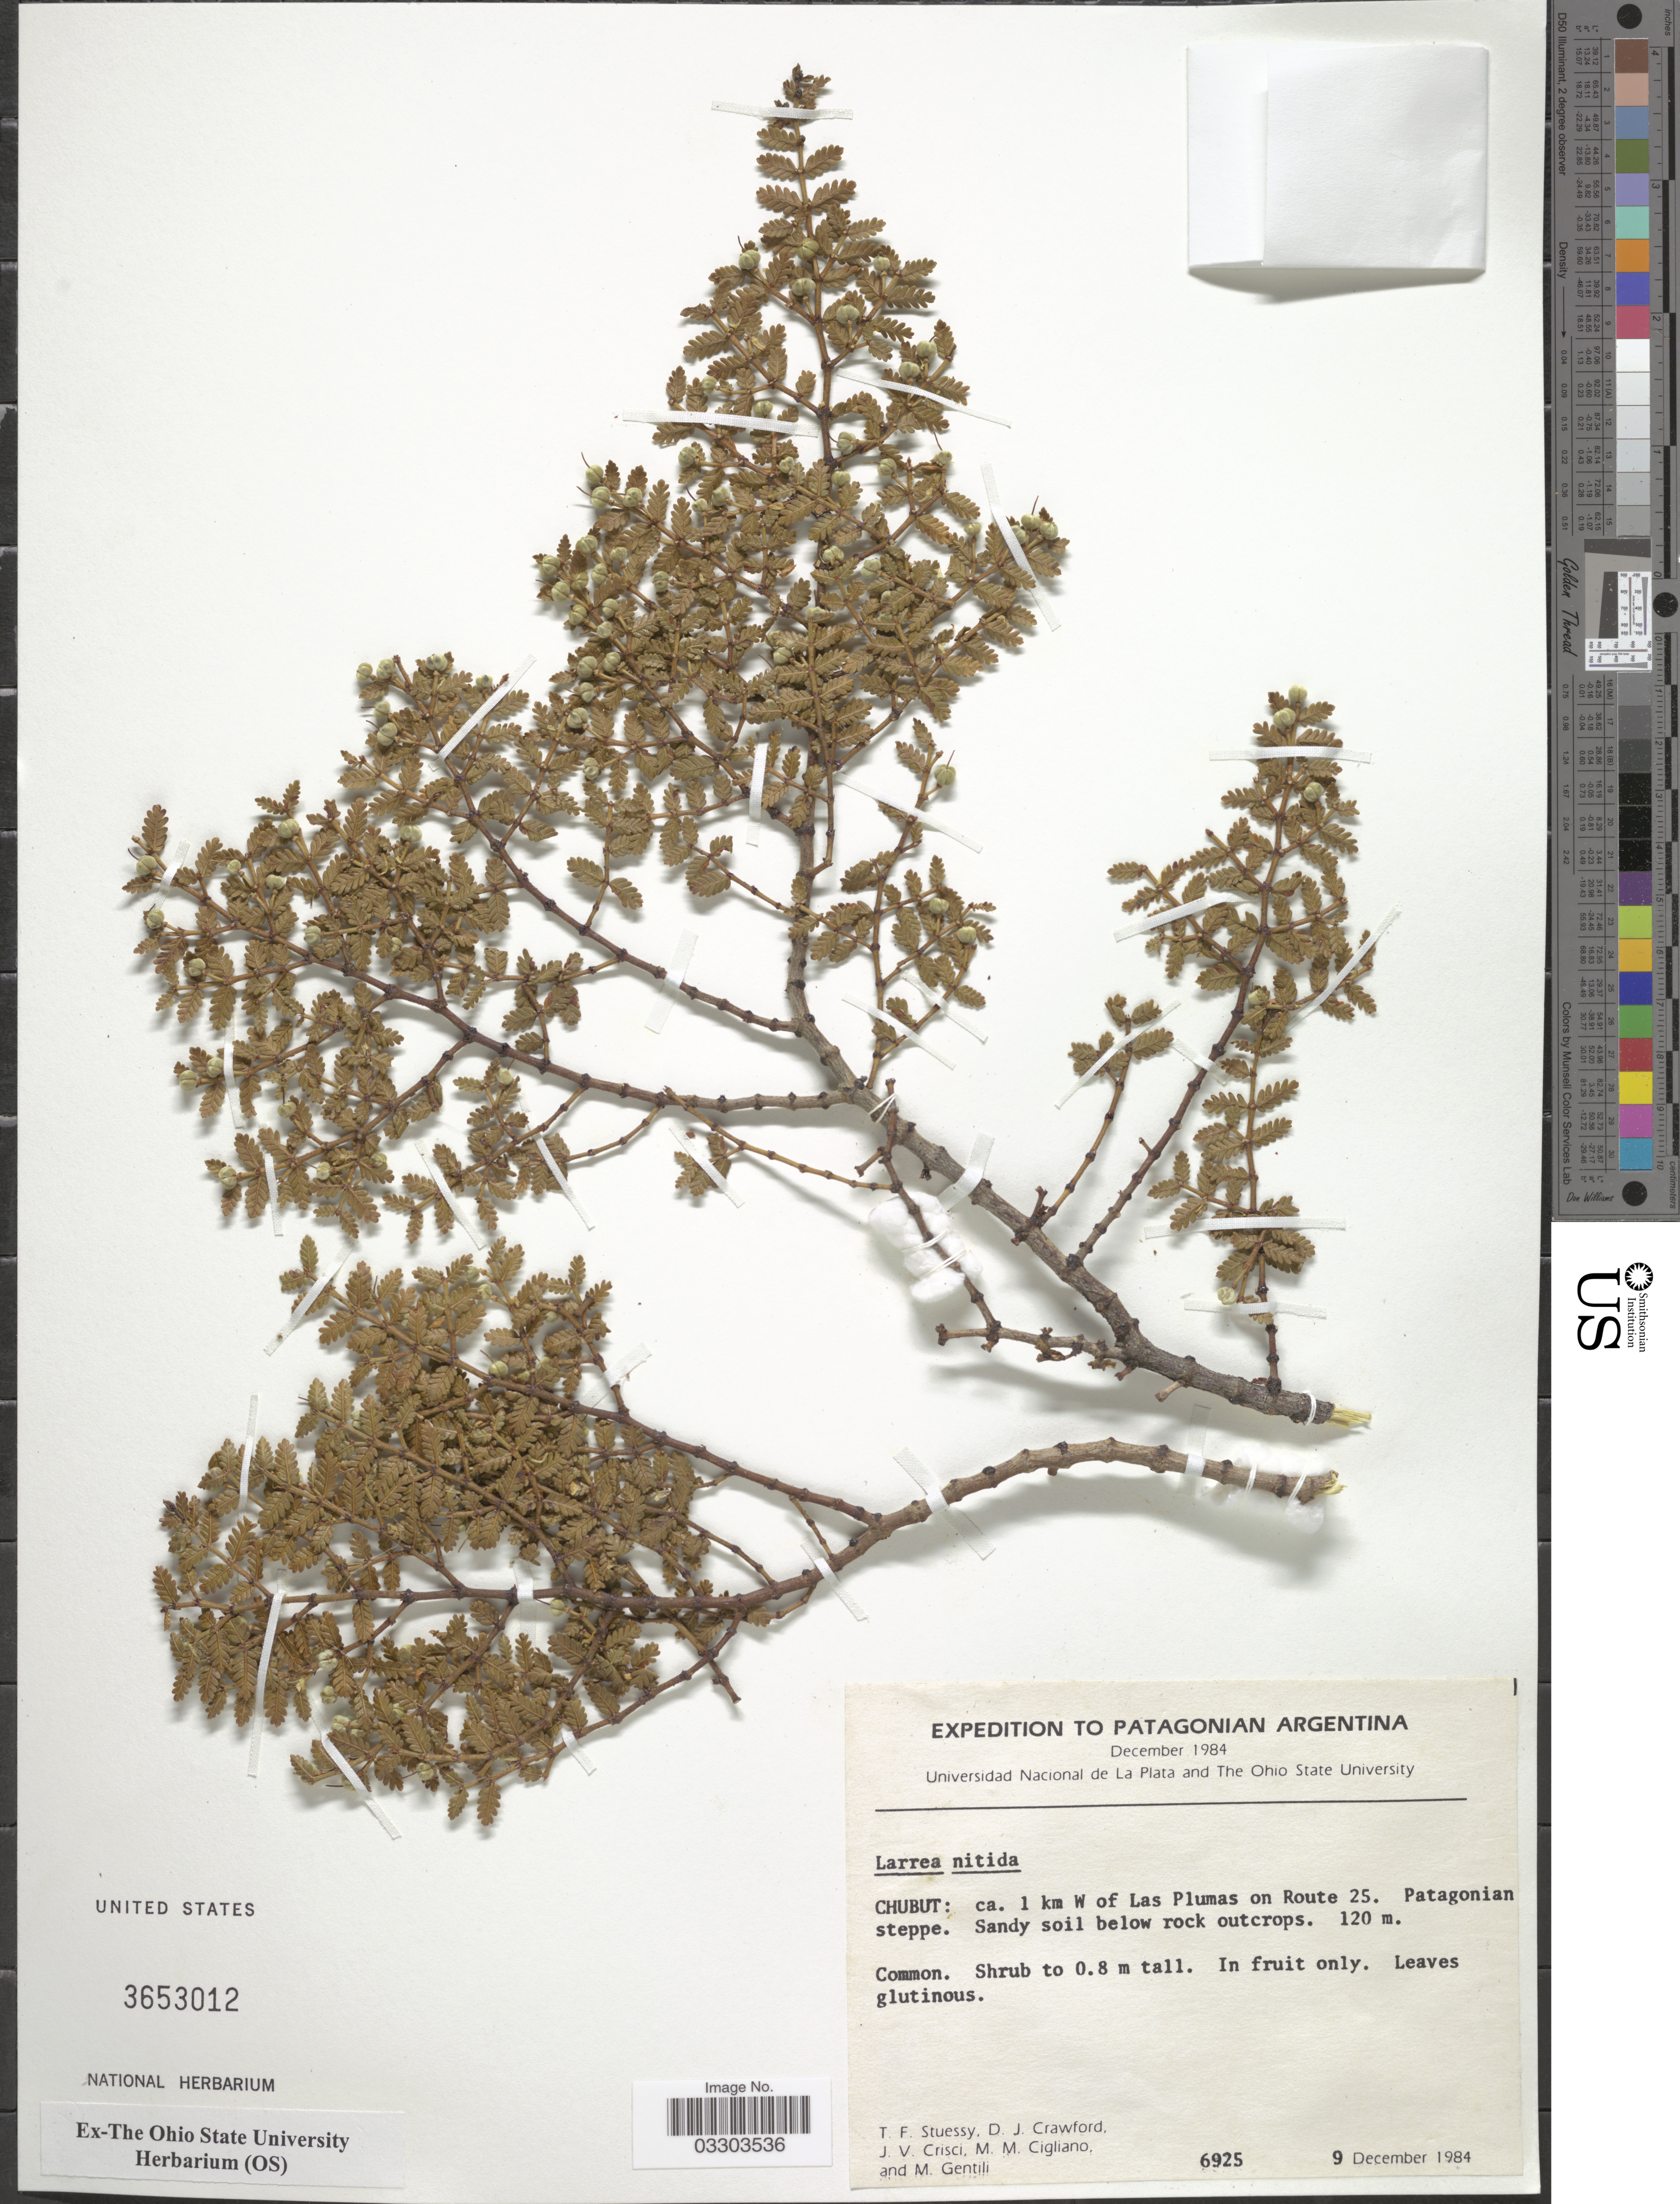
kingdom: Plantae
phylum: Tracheophyta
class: Magnoliopsida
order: Zygophyllales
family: Zygophyllaceae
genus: Larrea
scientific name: Larrea nitida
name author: Cav.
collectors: T. Stuessy, D. Crawford, J. Crisci, M. Cigliano & M. Gentili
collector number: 6925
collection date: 1984-12-09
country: Argentina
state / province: Chubut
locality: Patagonian Argentina. Ca. 1 km W of Las Plumas on Route 25.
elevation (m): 120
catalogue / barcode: US 3653012